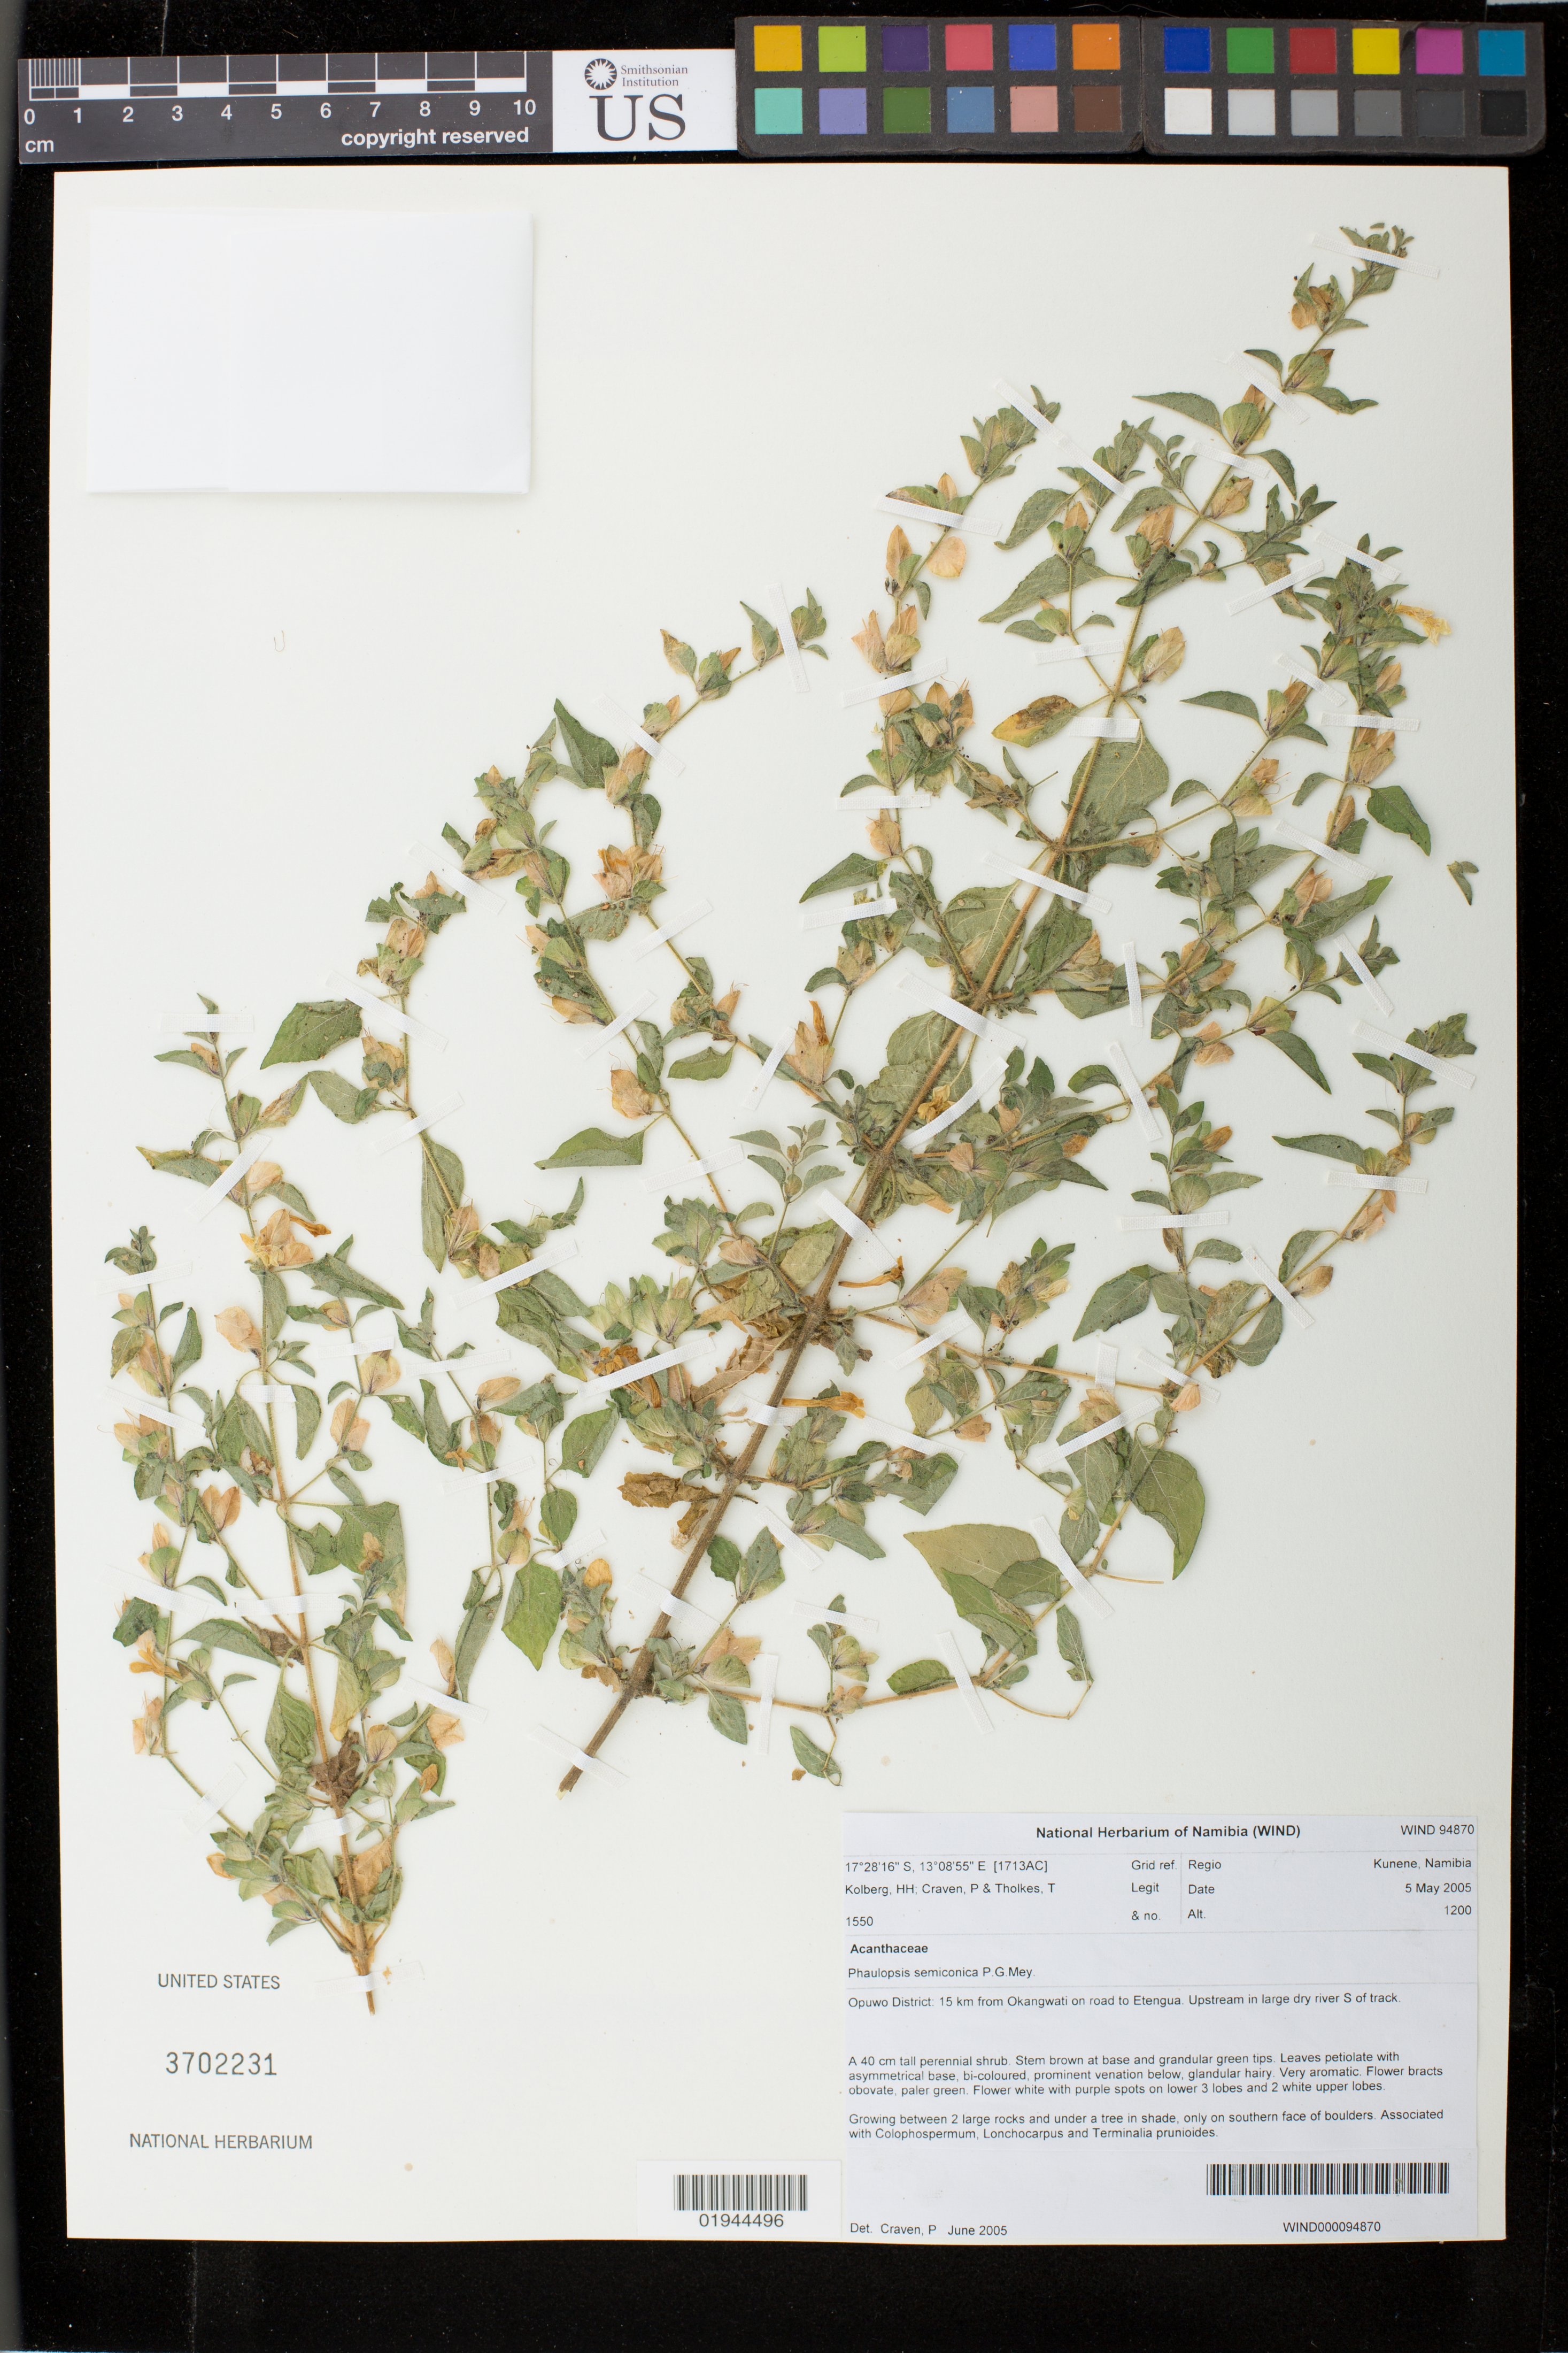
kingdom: Plantae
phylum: Tracheophyta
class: Magnoliopsida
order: Lamiales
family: Acanthaceae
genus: Phaulopsis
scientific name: Phaulopsis semiconica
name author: P.G. Mey.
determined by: Craven, P.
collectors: H. H. Kolberg, P. Craven & T. Tholkes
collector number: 1550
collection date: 2005-05-05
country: Namibia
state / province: Kunene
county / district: Opuwo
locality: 15 km from Okangwati on road to Etengua. Upstream in large dry river S of track.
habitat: Growing between 2 large rocks and under a tree in shade, only on southern face of boulders.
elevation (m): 1200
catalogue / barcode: US 3702231